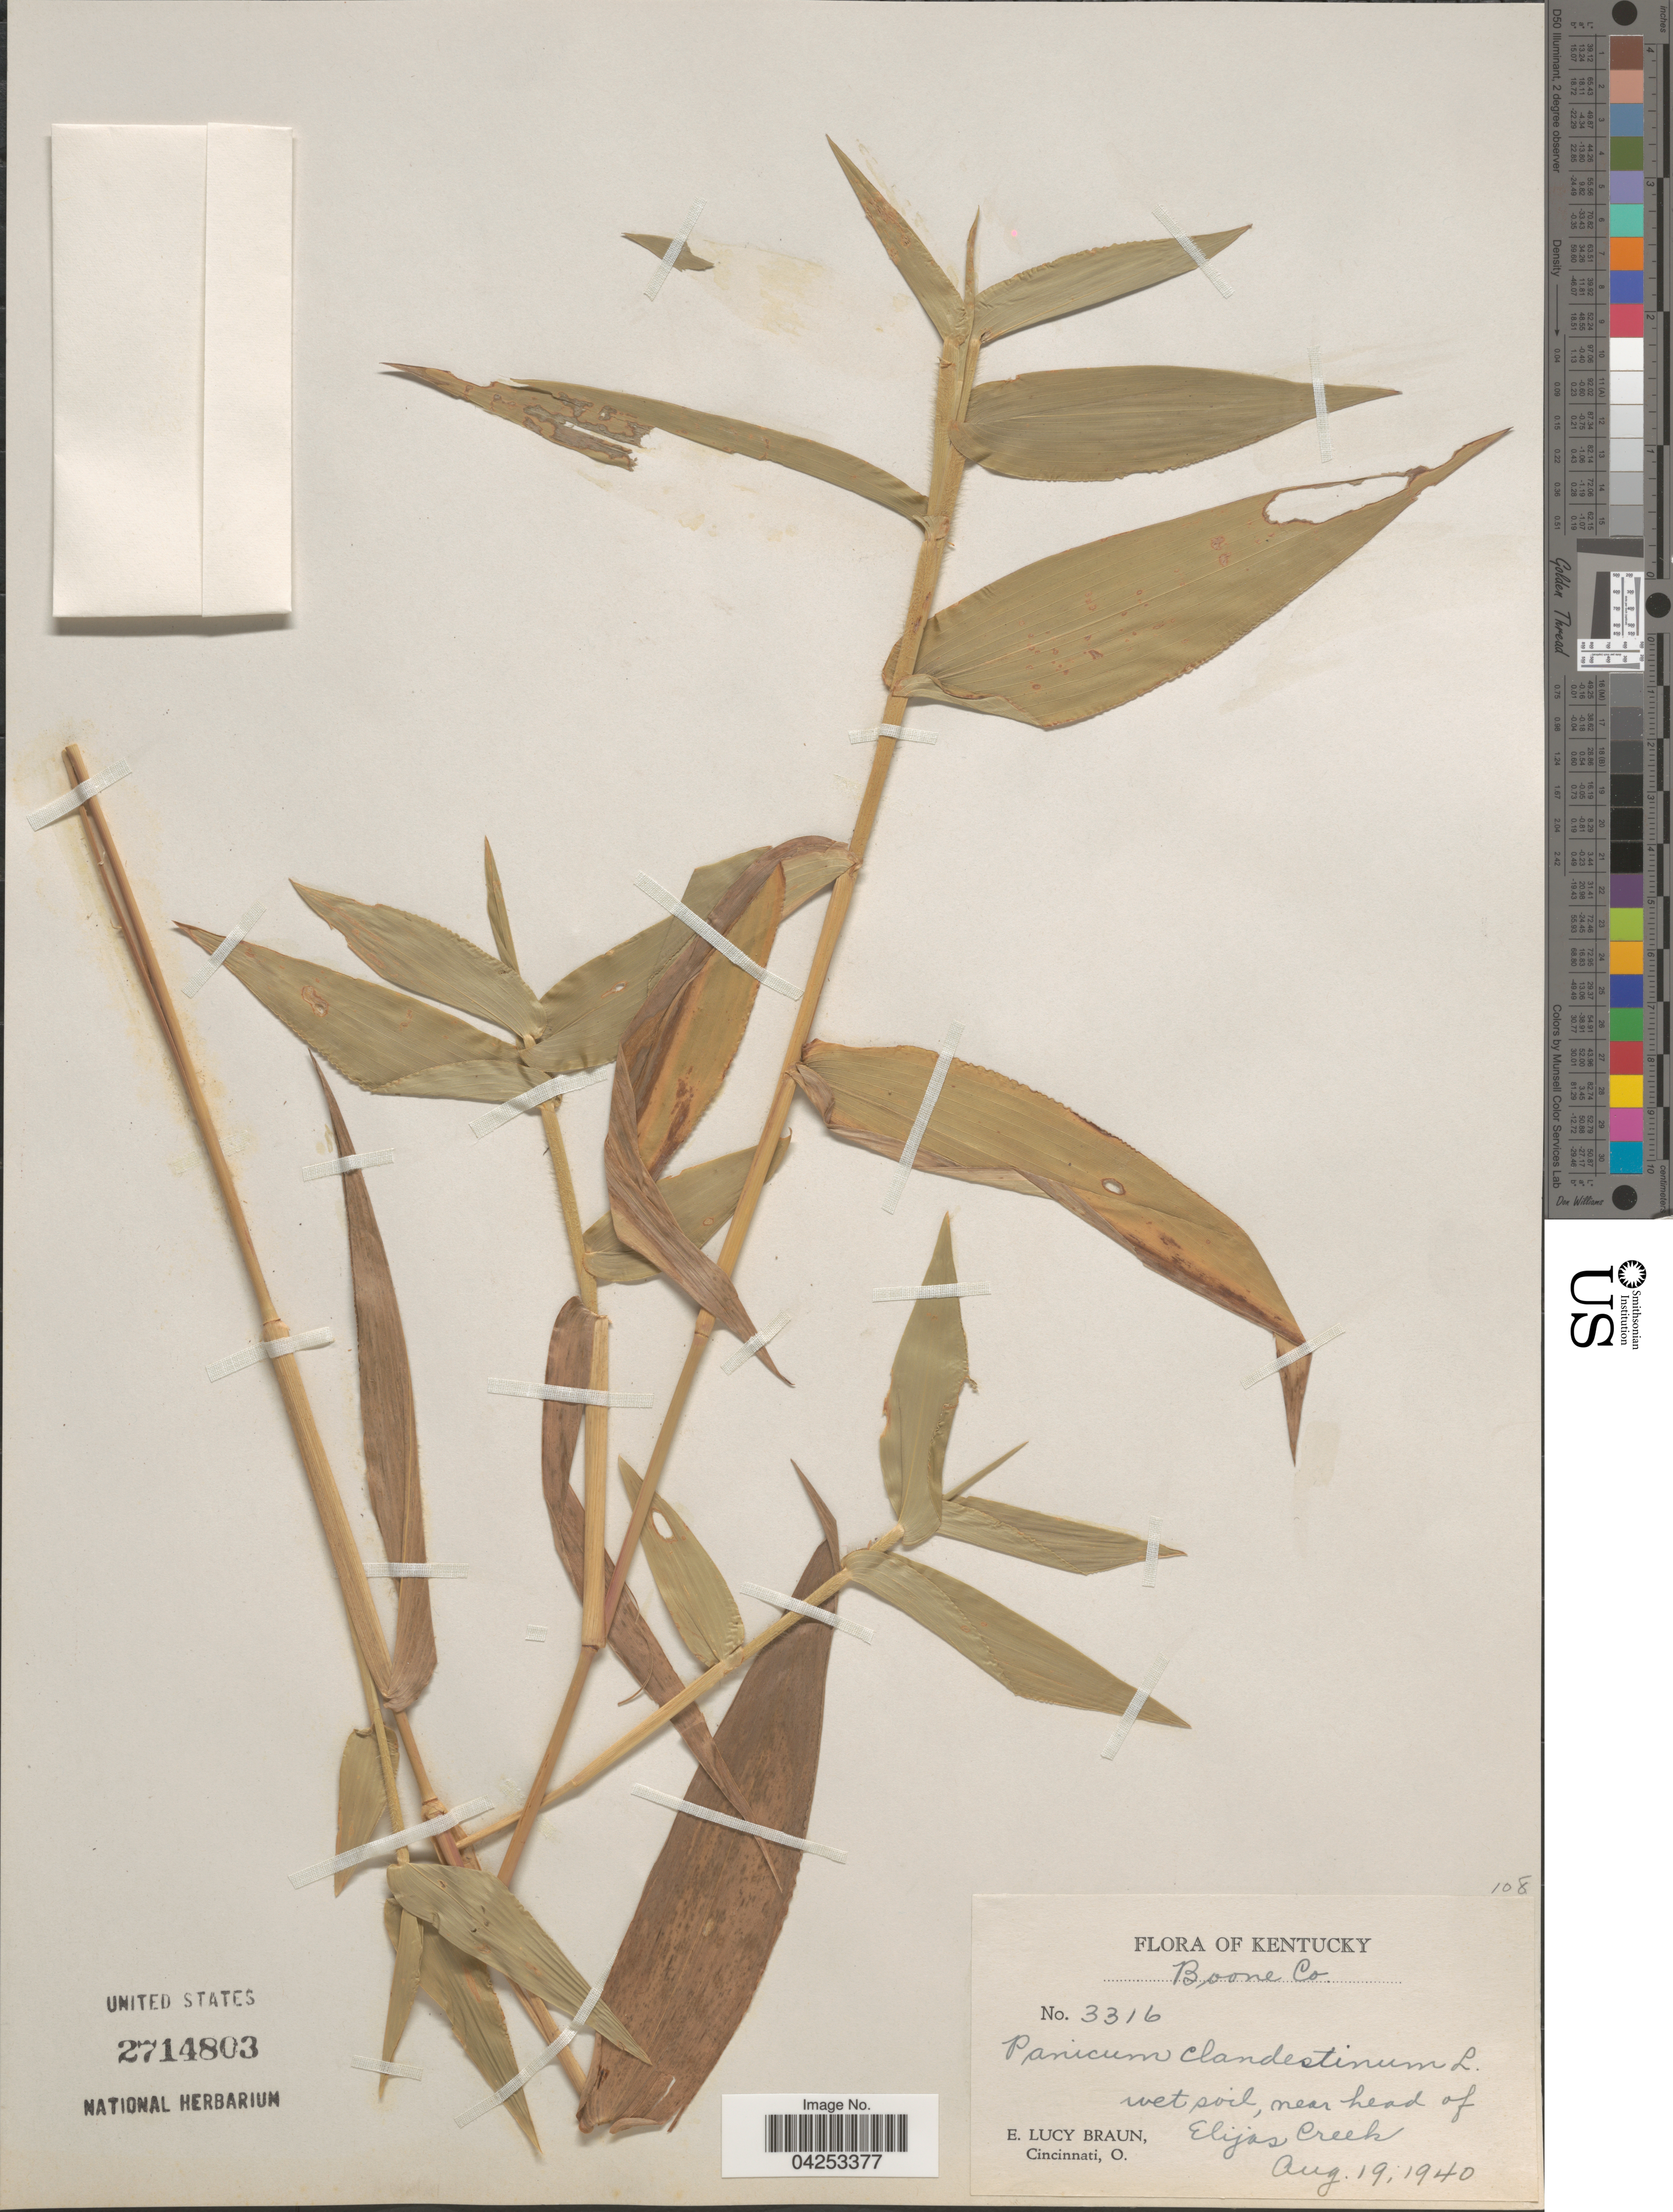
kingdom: Plantae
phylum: Tracheophyta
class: Liliopsida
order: Poales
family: Poaceae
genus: Dichanthelium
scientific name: Dichanthelium clandestinum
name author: (L.) Gould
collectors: E. L. Braun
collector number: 3316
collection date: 1940-08-19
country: United States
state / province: Kentucky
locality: Boone Co. Wet soil, near head of Elijas Creek.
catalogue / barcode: US 2714803